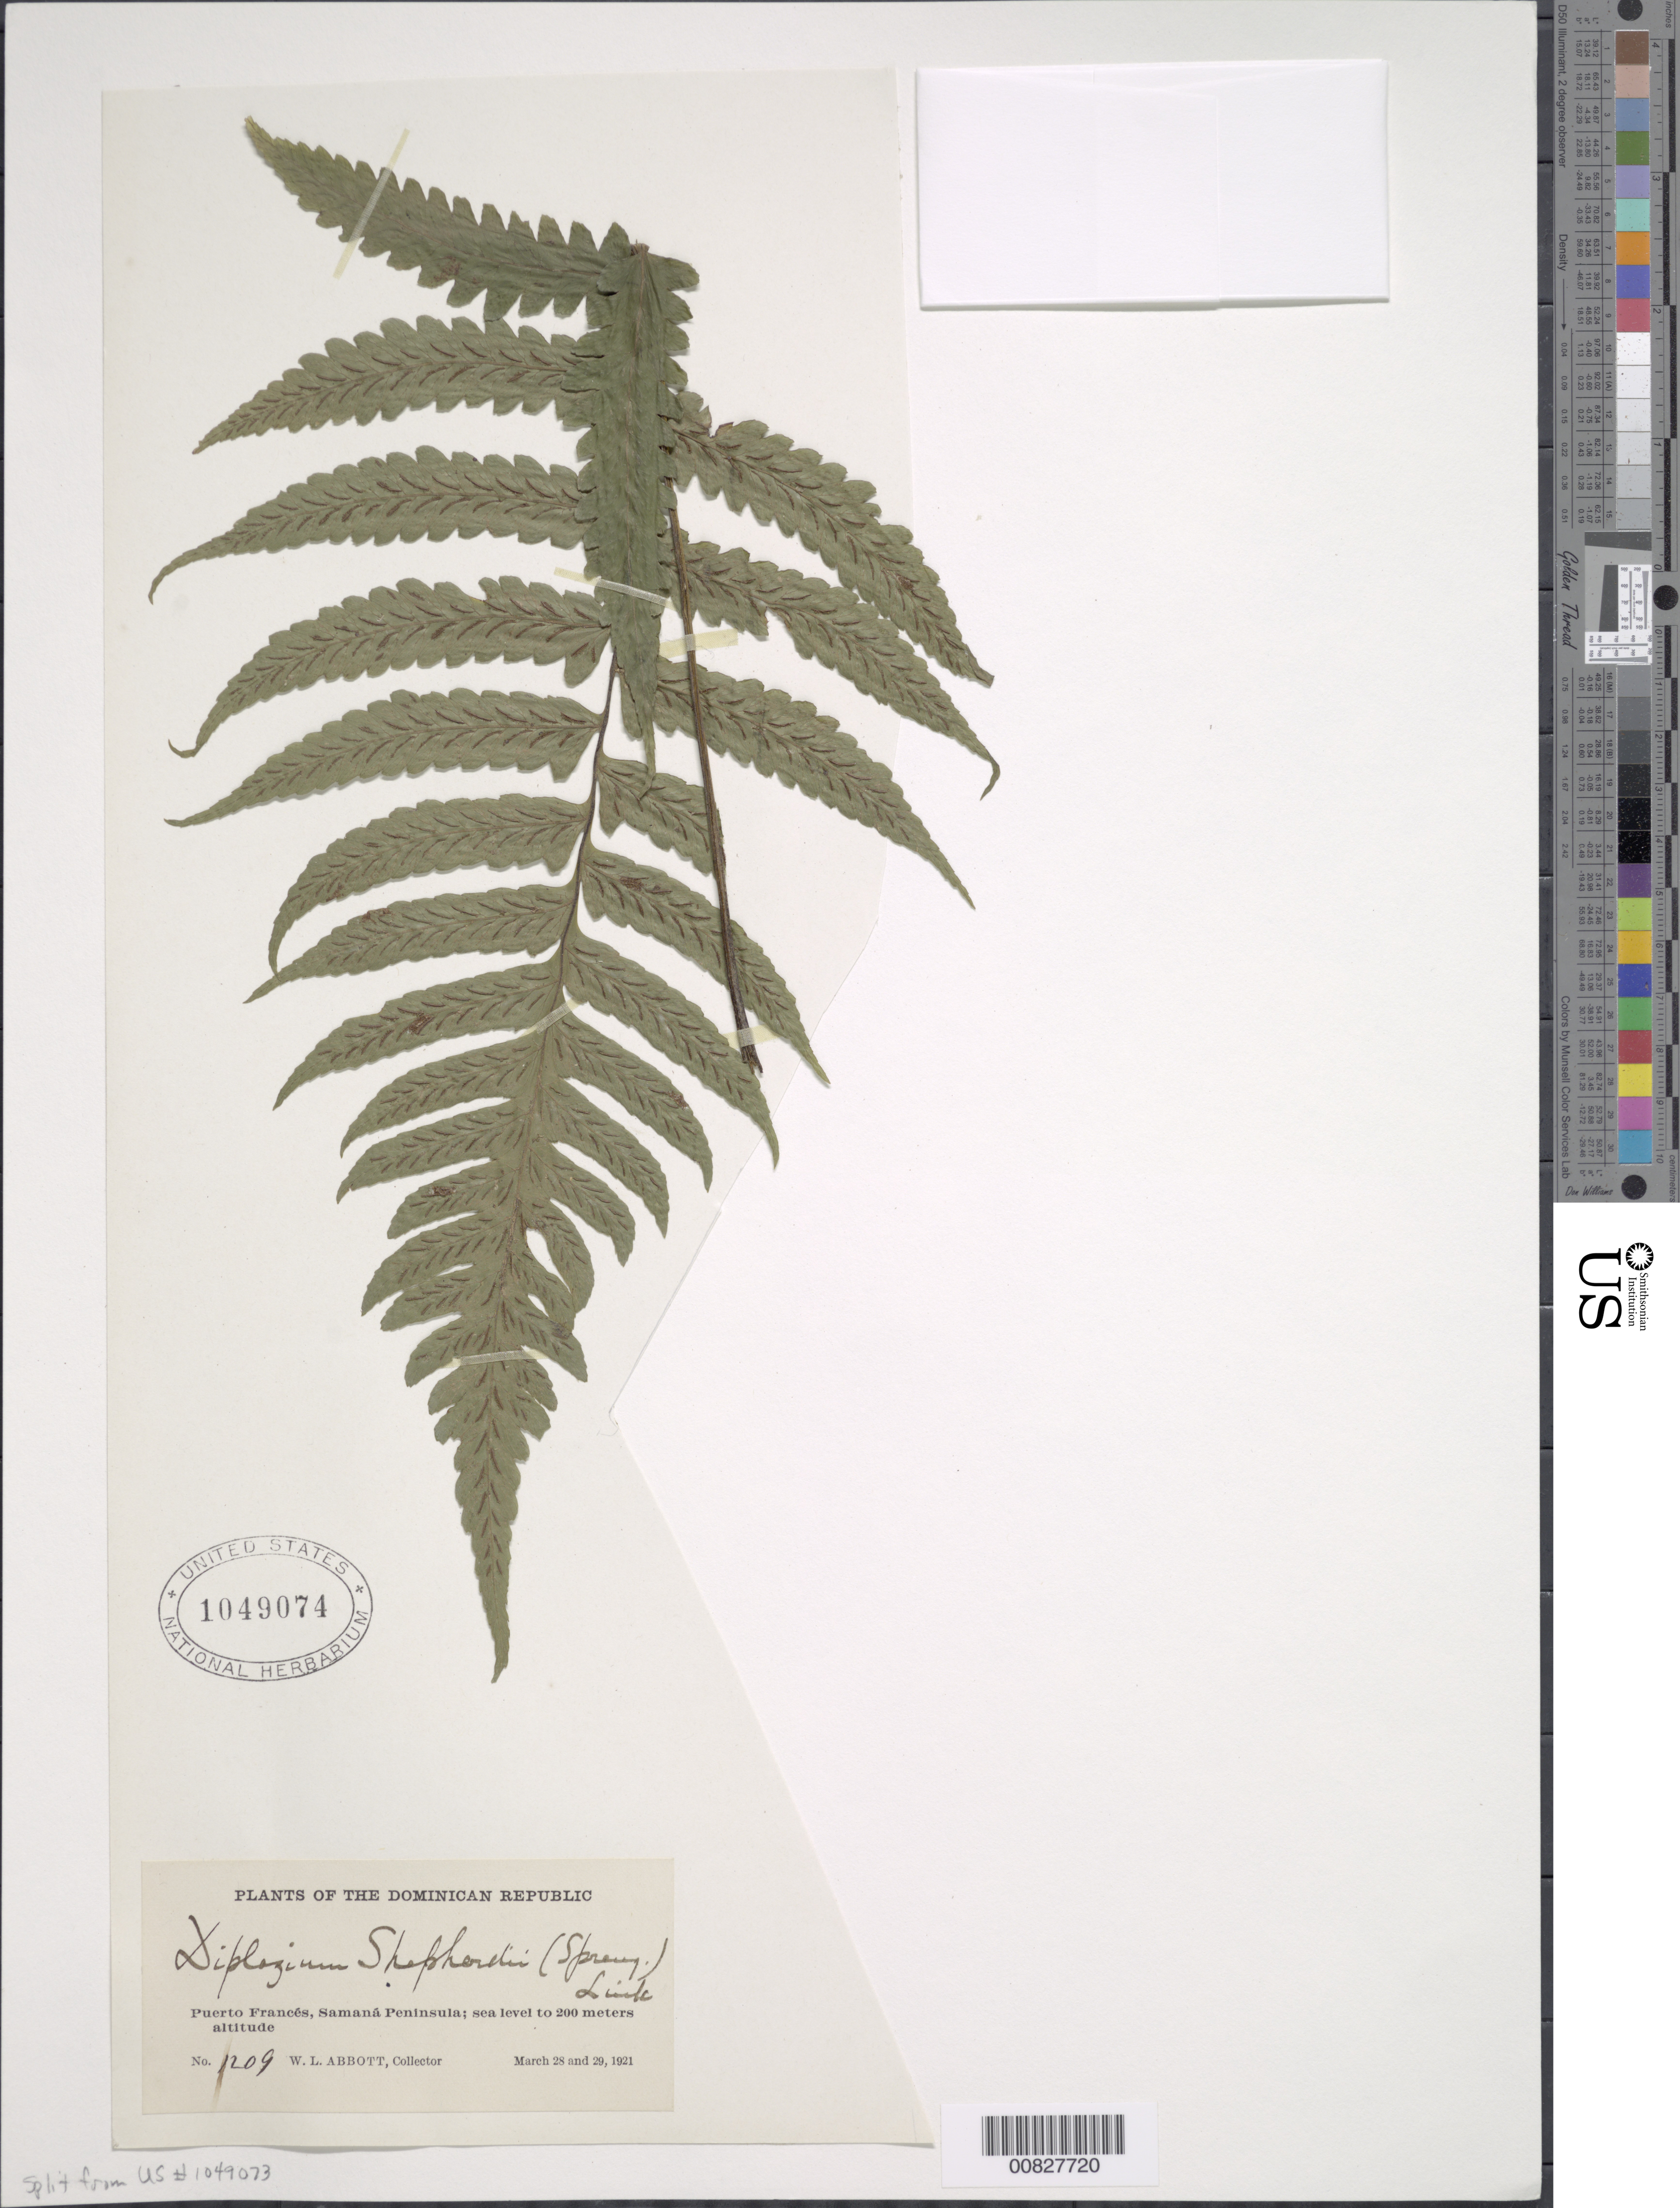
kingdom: Plantae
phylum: Tracheophyta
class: Polypodiopsida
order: Polypodiales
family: Athyriaceae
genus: Diplazium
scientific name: Diplazium cristatum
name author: (Desr.) Alston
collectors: W. L. Abbott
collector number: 1209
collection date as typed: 28 Mar 1921 to 29 Mar 1921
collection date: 1921-03-28/1921-03-29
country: Dominican Republic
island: Hispaniola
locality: Samaná Peninsula, Puerto Francés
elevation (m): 0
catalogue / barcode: US 1049074